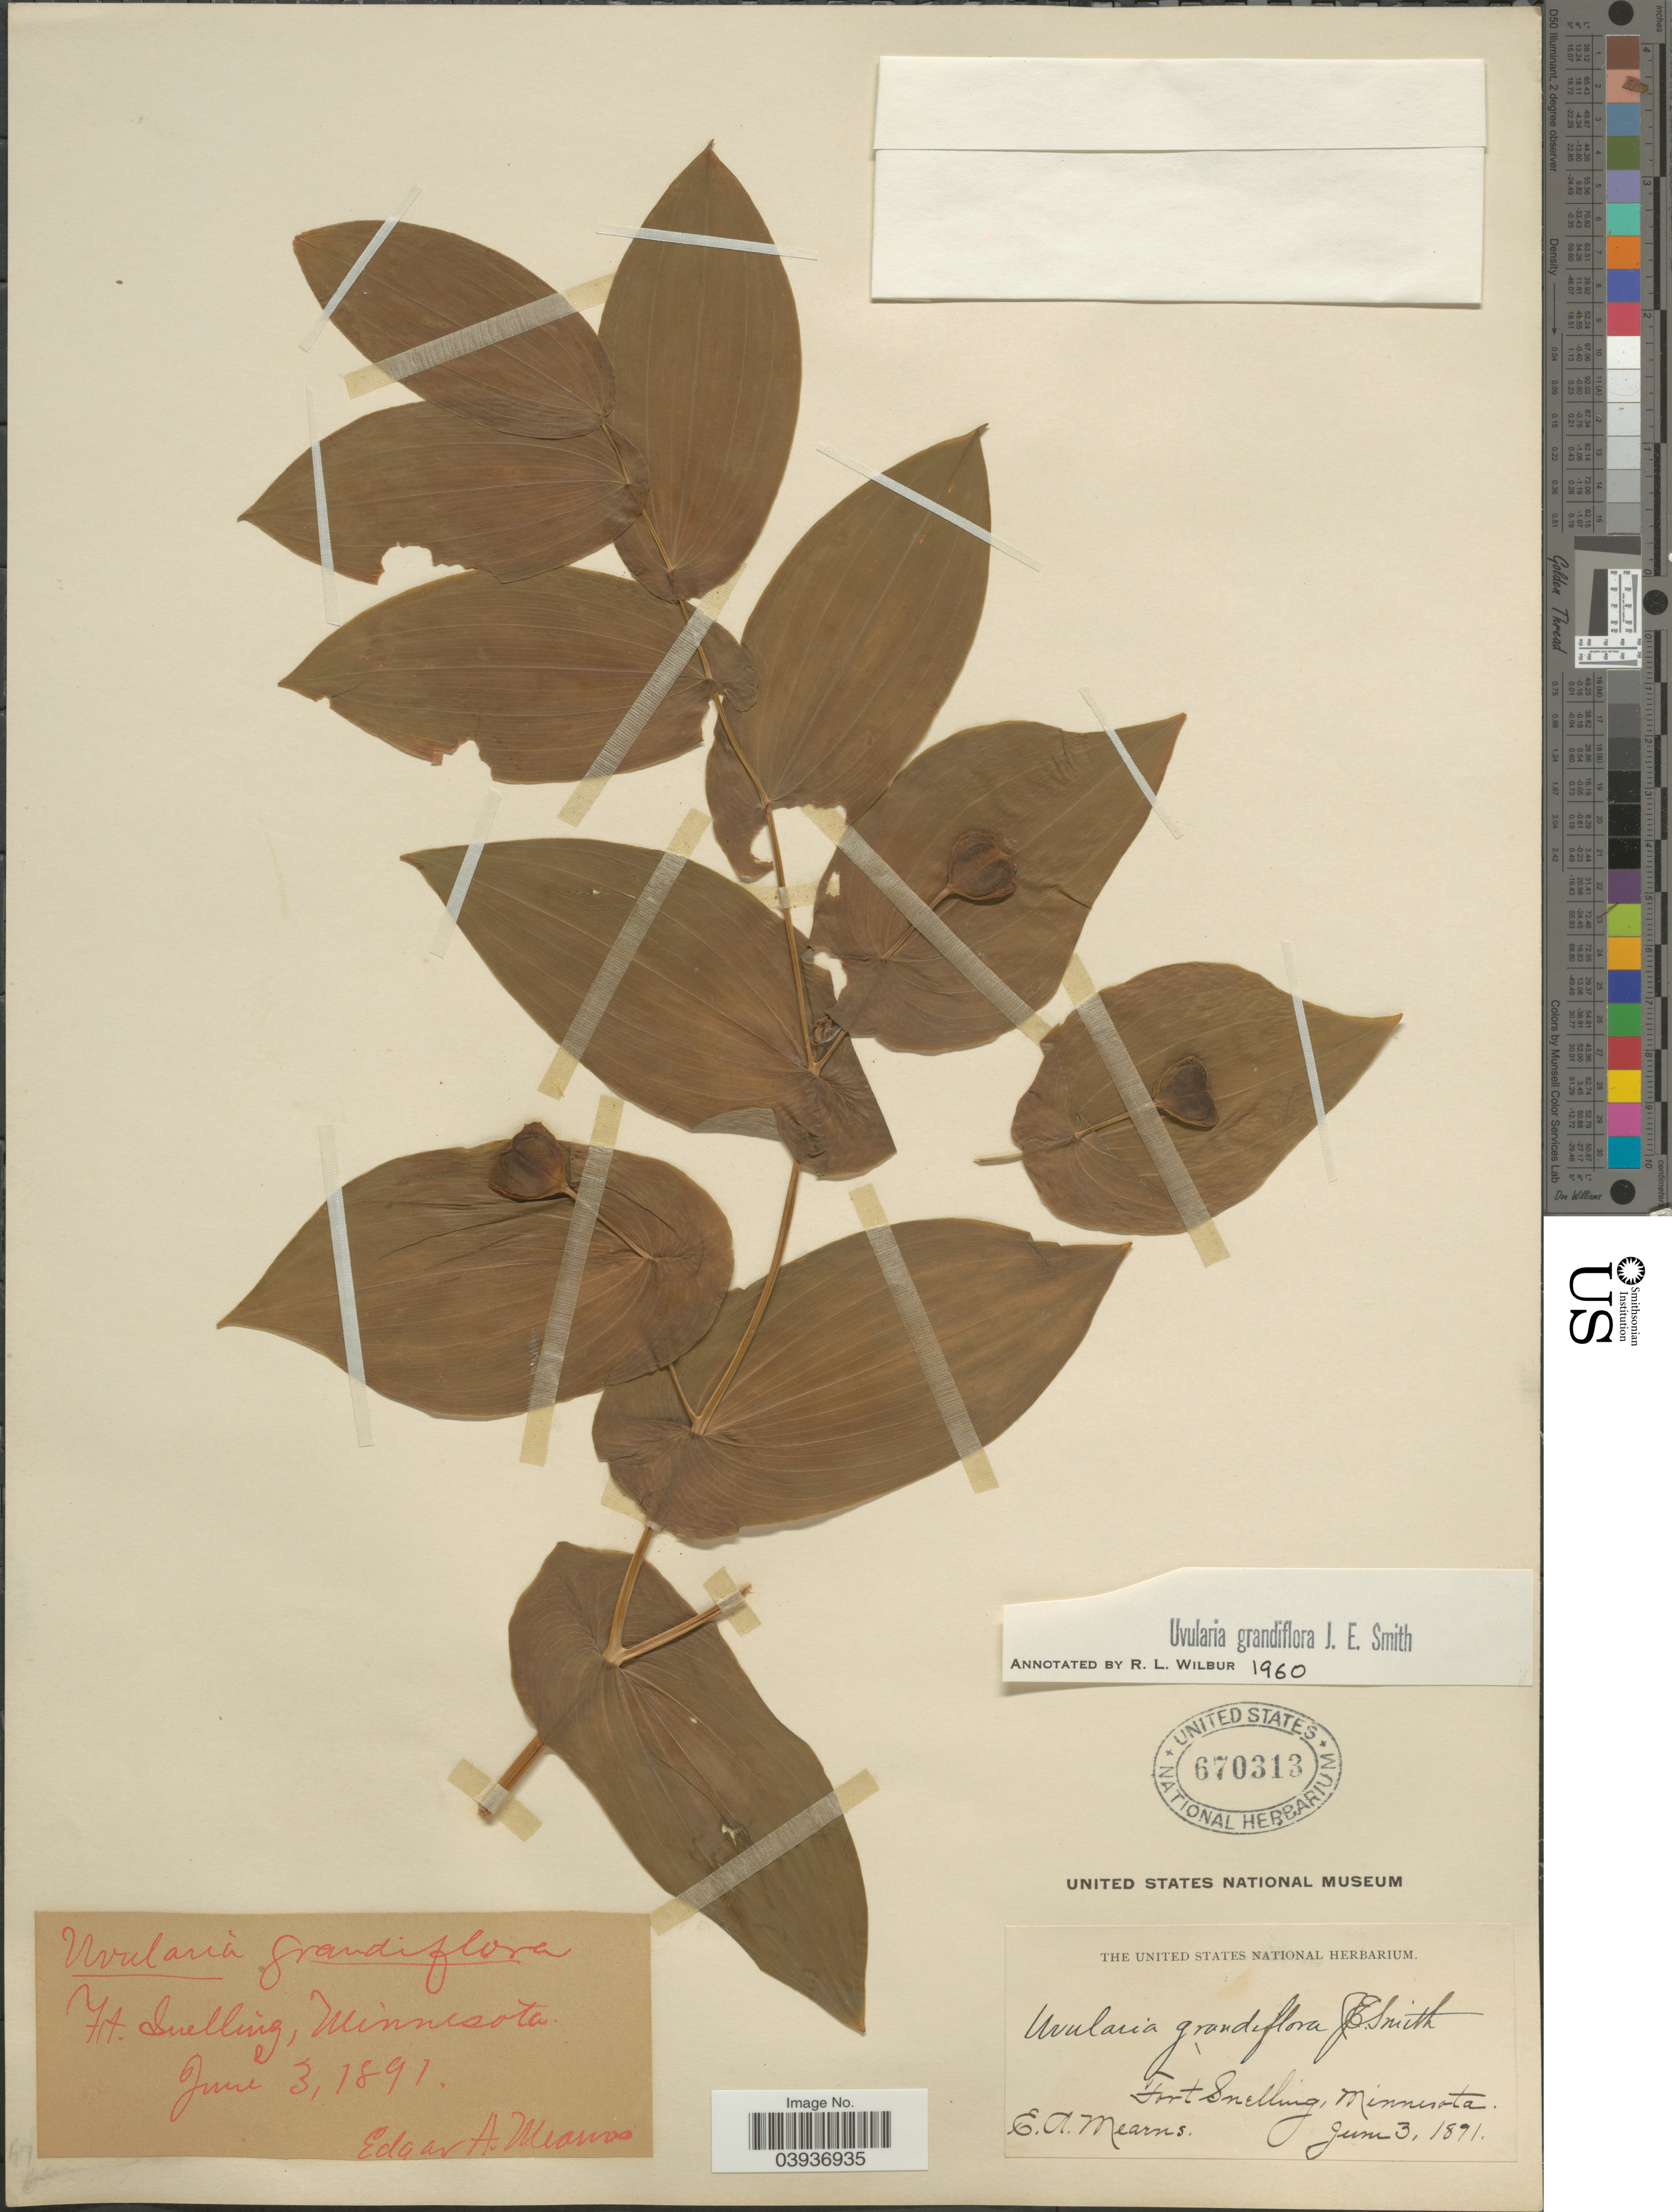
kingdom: Plantae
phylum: Tracheophyta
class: Liliopsida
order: Liliales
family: Colchicaceae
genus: Uvularia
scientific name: Uvularia grandiflora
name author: Sm.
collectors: E. A. Mearns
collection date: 1891-06-03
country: United States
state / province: Minnesota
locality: Fort Snelling.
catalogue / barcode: US 670313